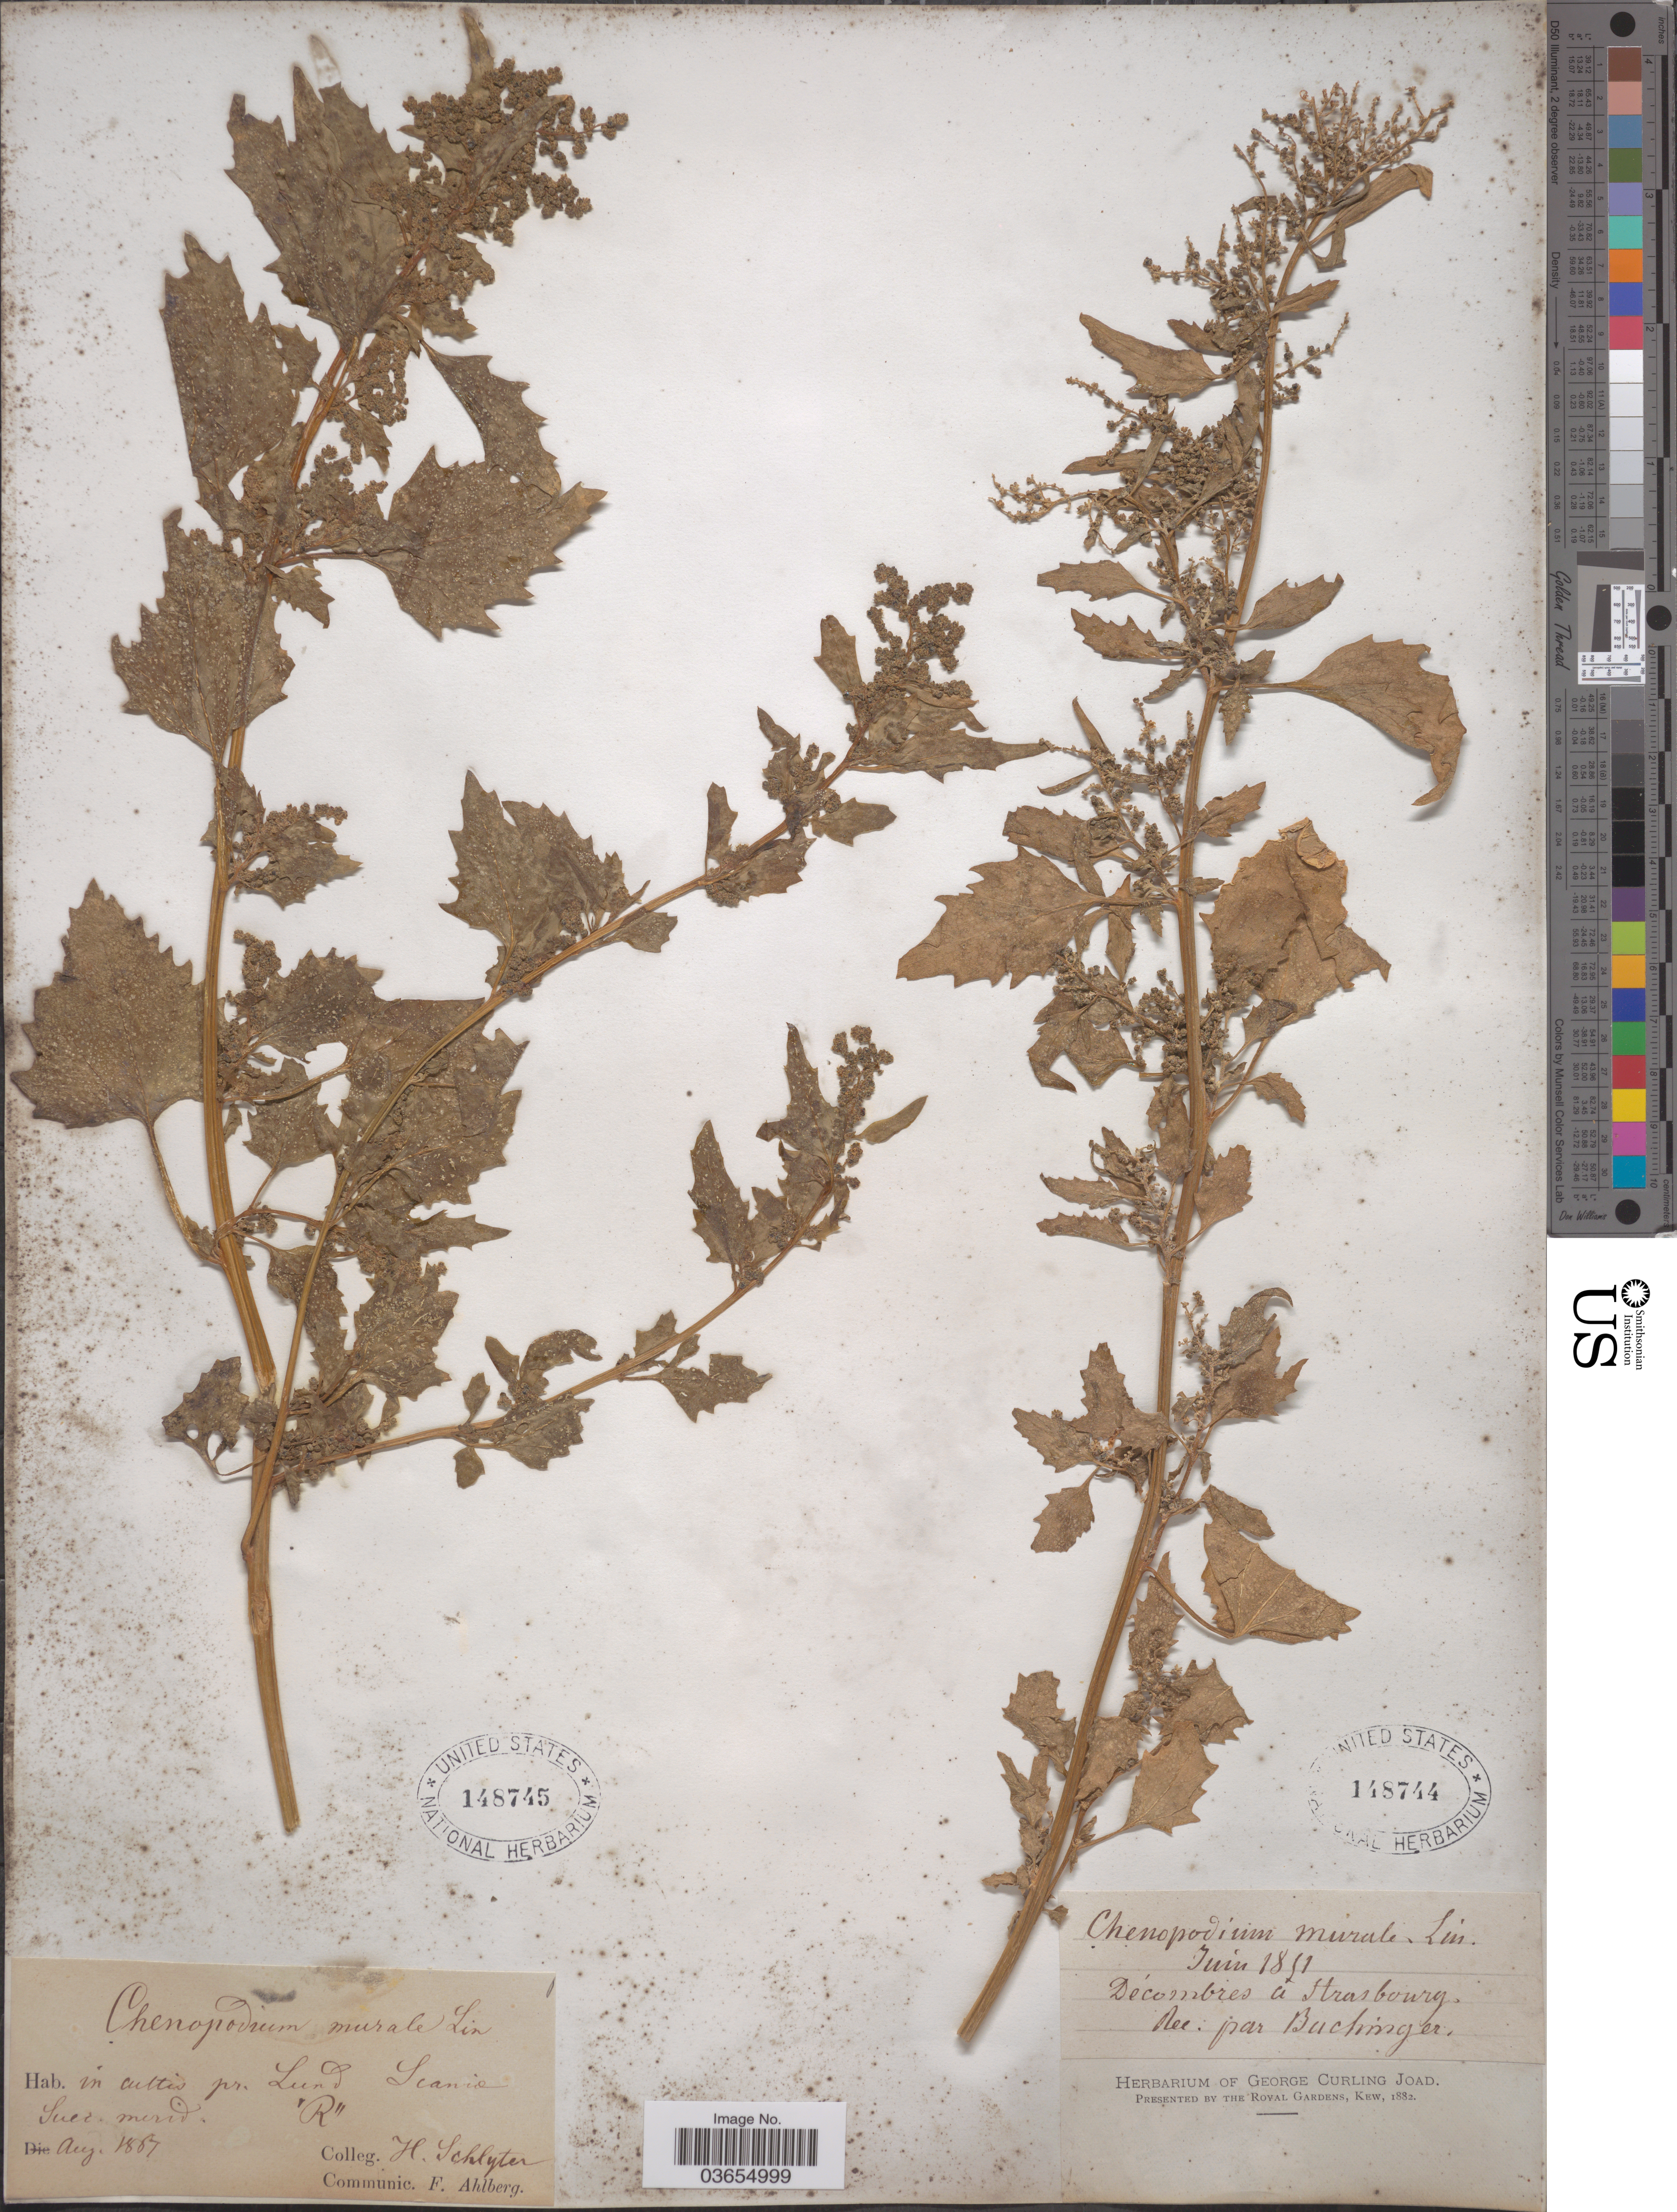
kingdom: Plantae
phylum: Tracheophyta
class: Magnoliopsida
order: Caryophyllales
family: Amaranthaceae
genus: Chenopodium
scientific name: Chenopodium murale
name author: L.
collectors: H. Schlyter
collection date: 1887-08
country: Sweden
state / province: Skåne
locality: In cultis pr. Lund Scaniæ Suec. merid. "R".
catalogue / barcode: US 148745